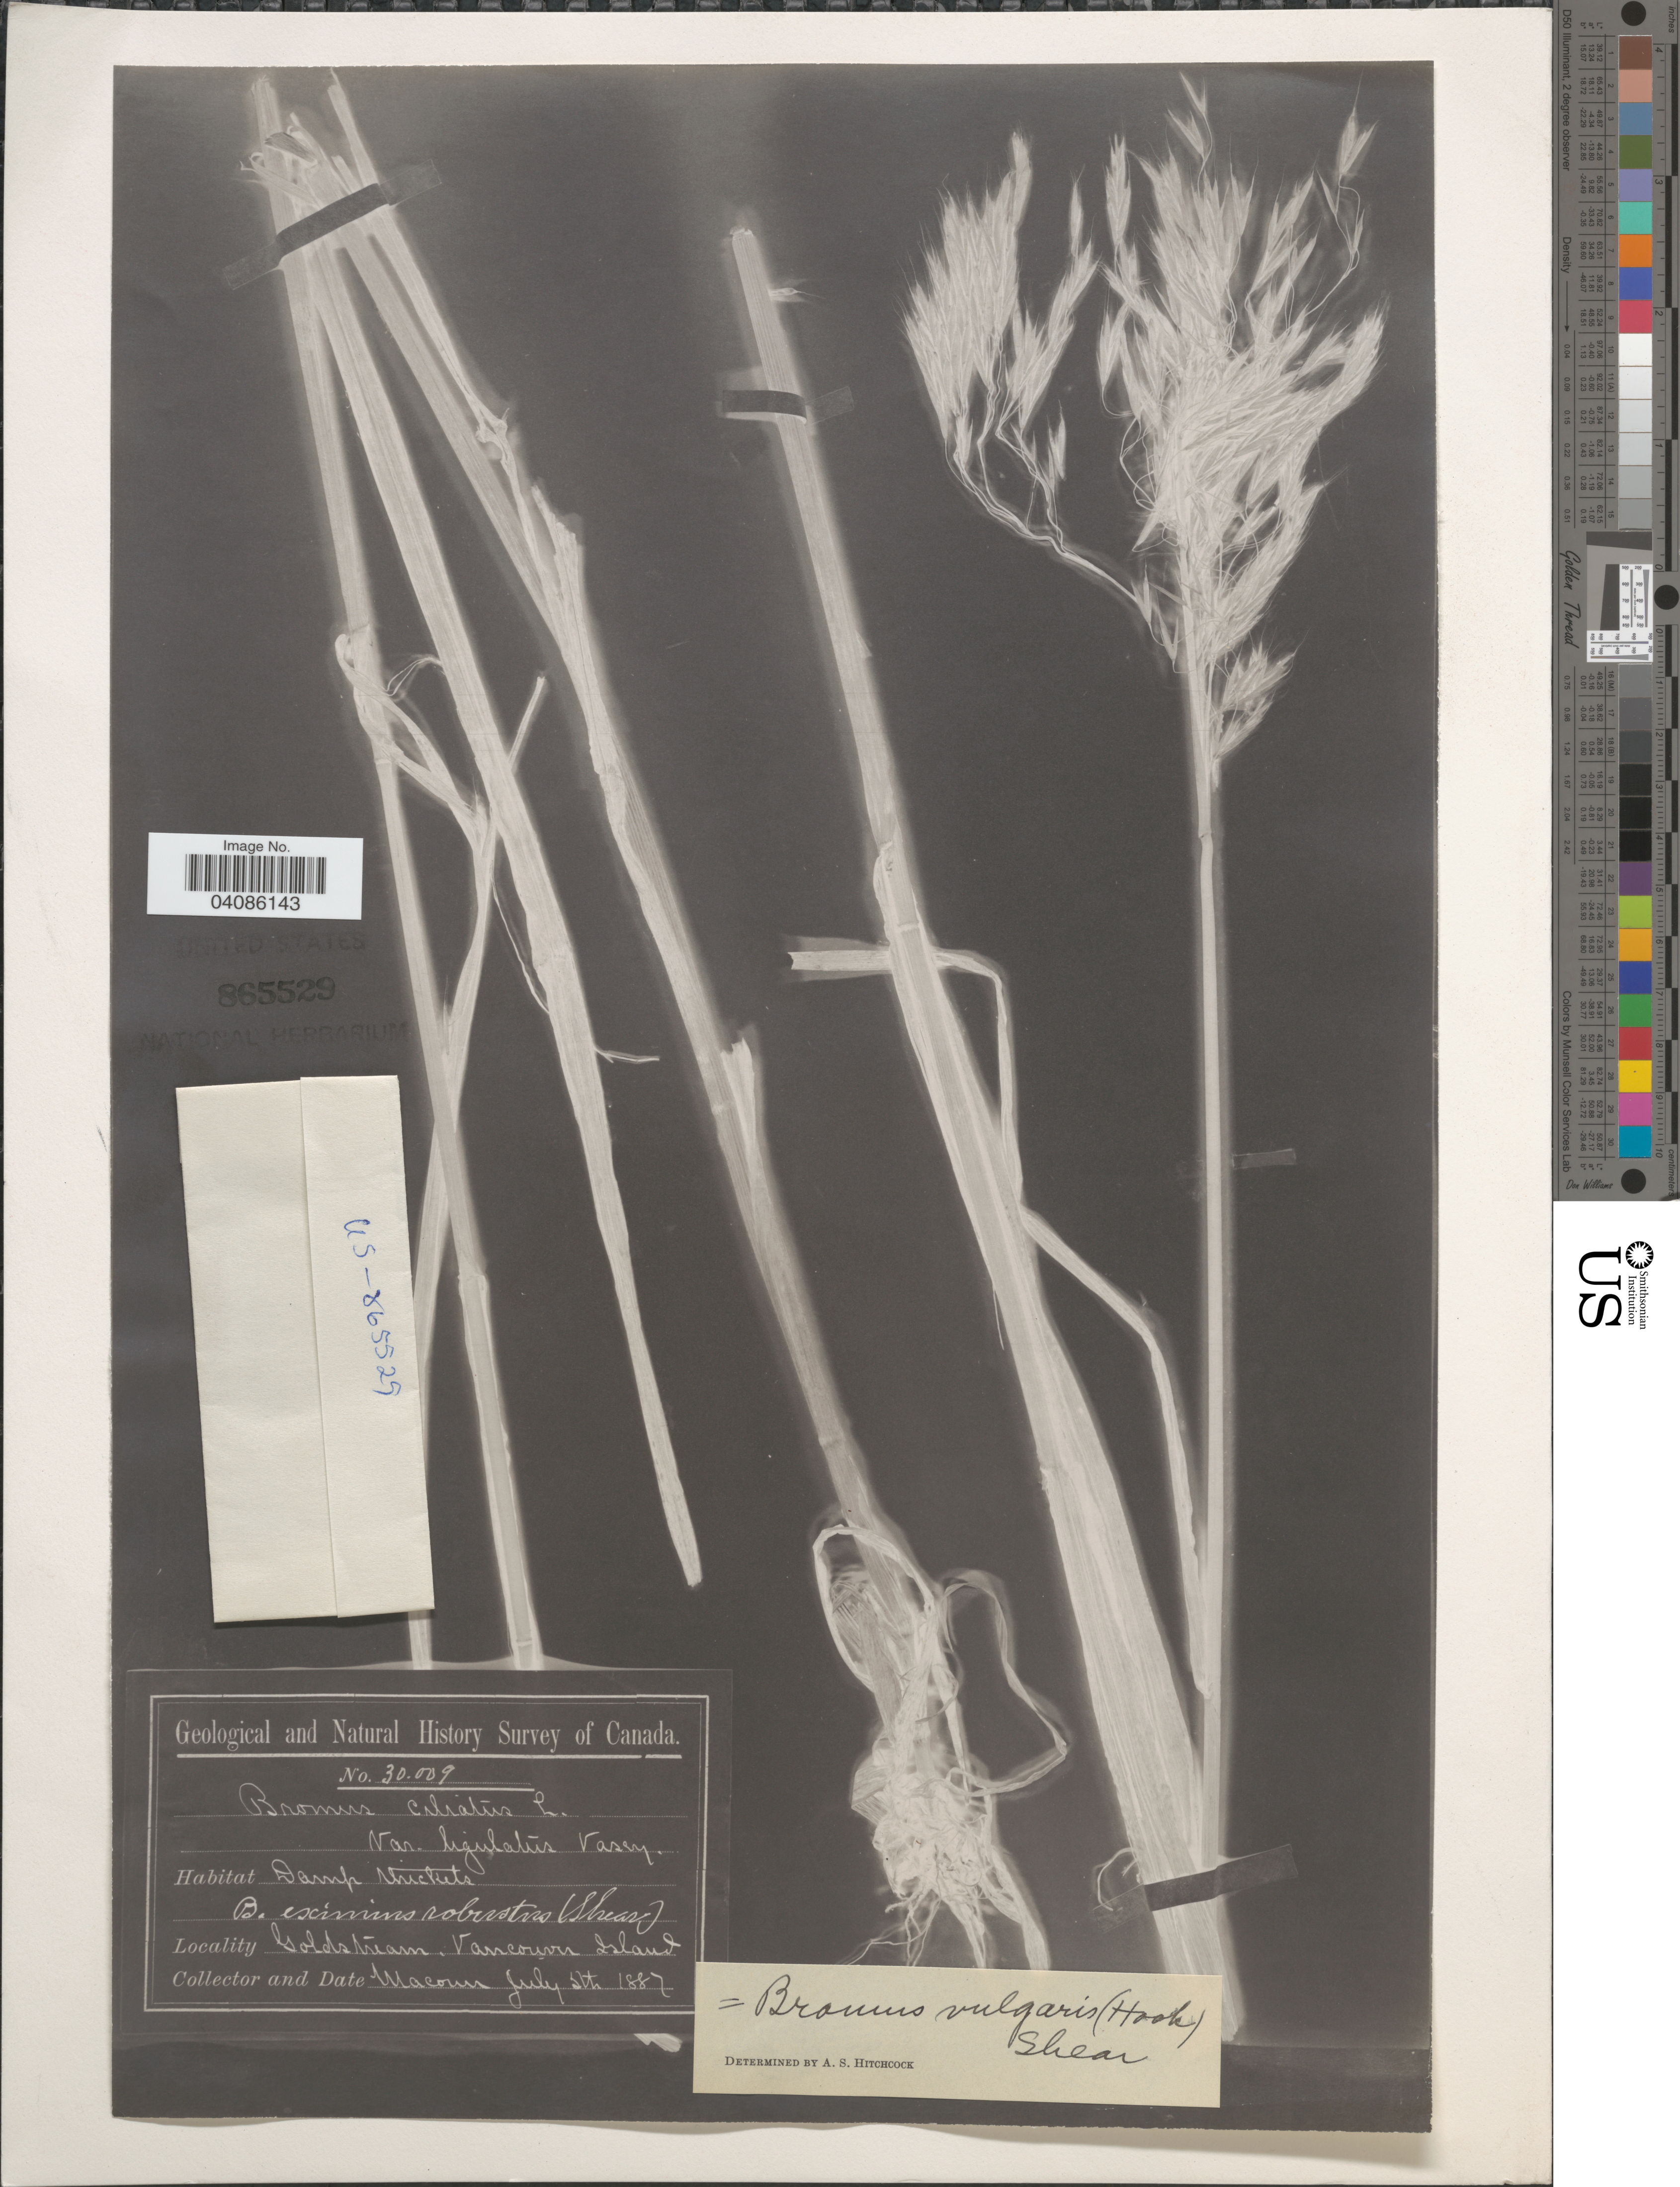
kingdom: Plantae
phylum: Tracheophyta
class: Liliopsida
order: Poales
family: Poaceae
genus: Bromus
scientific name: Bromus vulgaris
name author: (Hook.) Shear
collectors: -- Macoun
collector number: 30009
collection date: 1887-07-02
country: Canada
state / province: British Columbia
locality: Geological and Natural History Survey of Canada. Damp thickets. Goldstream, Vancouver Island.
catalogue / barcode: US 865529